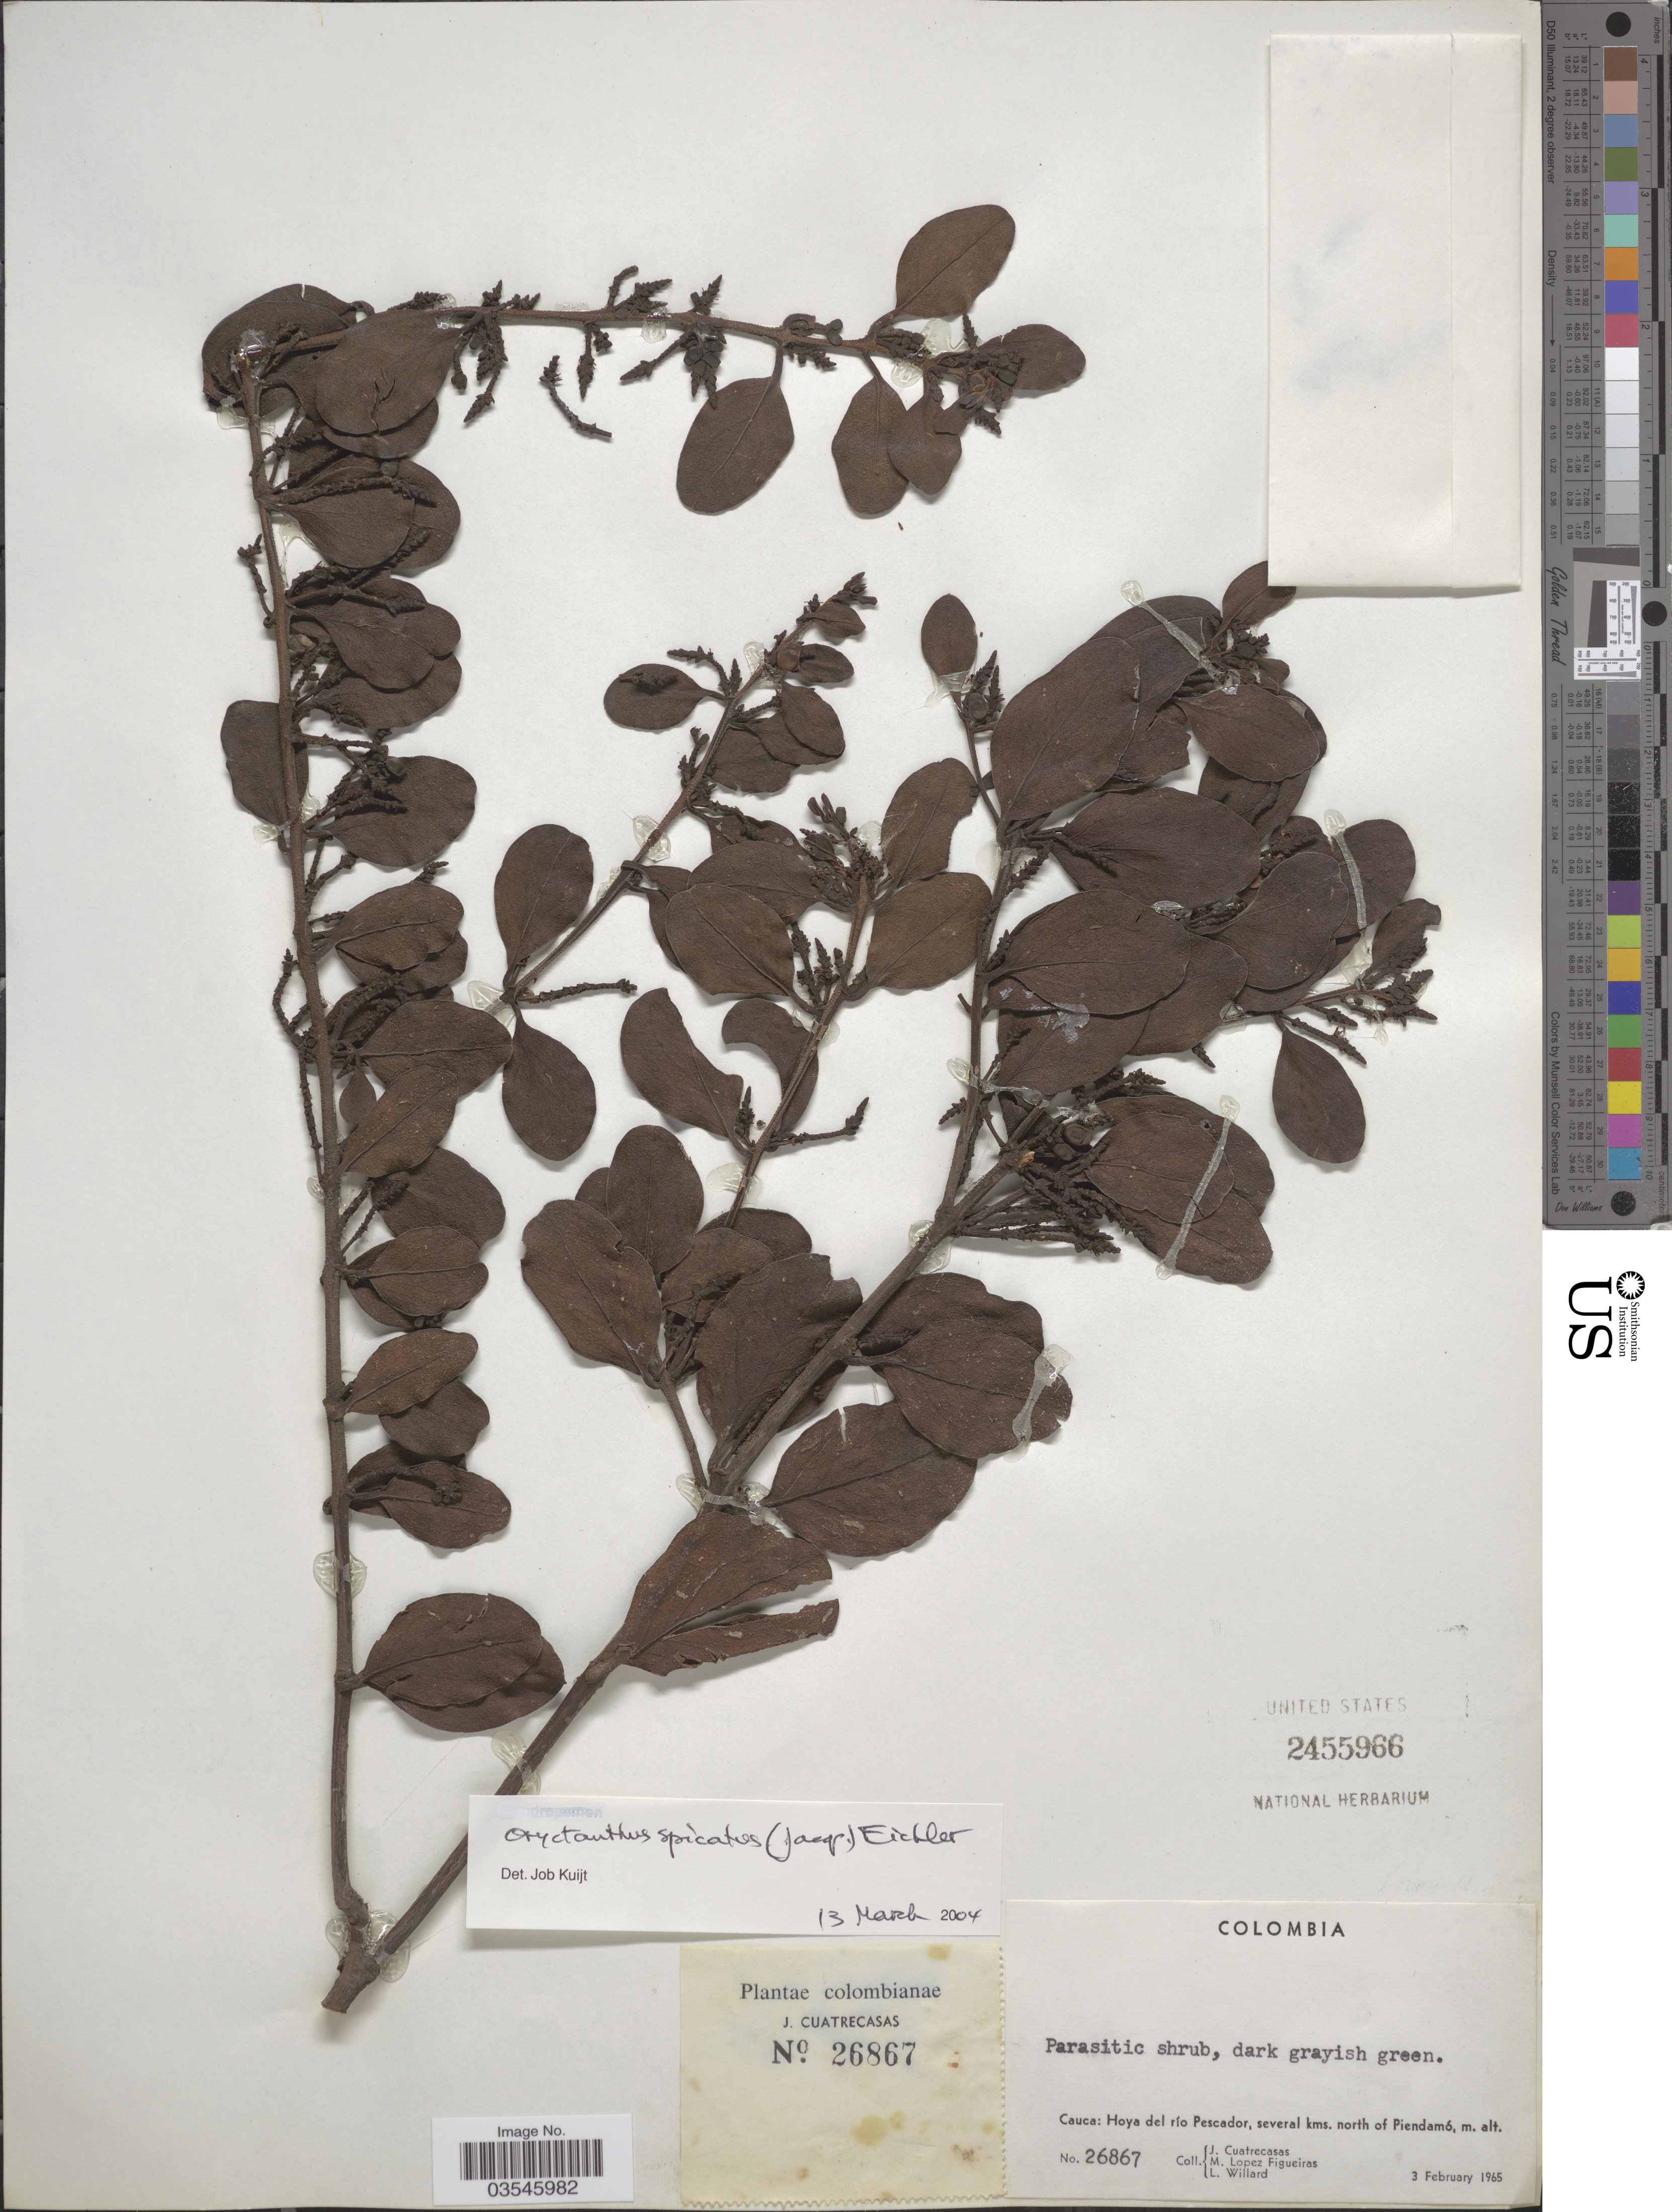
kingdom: Plantae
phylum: Tracheophyta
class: Magnoliopsida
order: Santalales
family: Loranthaceae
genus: Oryctanthus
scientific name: Oryctanthus spicatus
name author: (Jacq.) Eichler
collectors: J. Cuatrecasas & M. López Figueiras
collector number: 26867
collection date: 1965-02-03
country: Colombia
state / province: Cauca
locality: Hoya del río Pescador, several kms. north of Piendamó.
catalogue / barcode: US 2455966